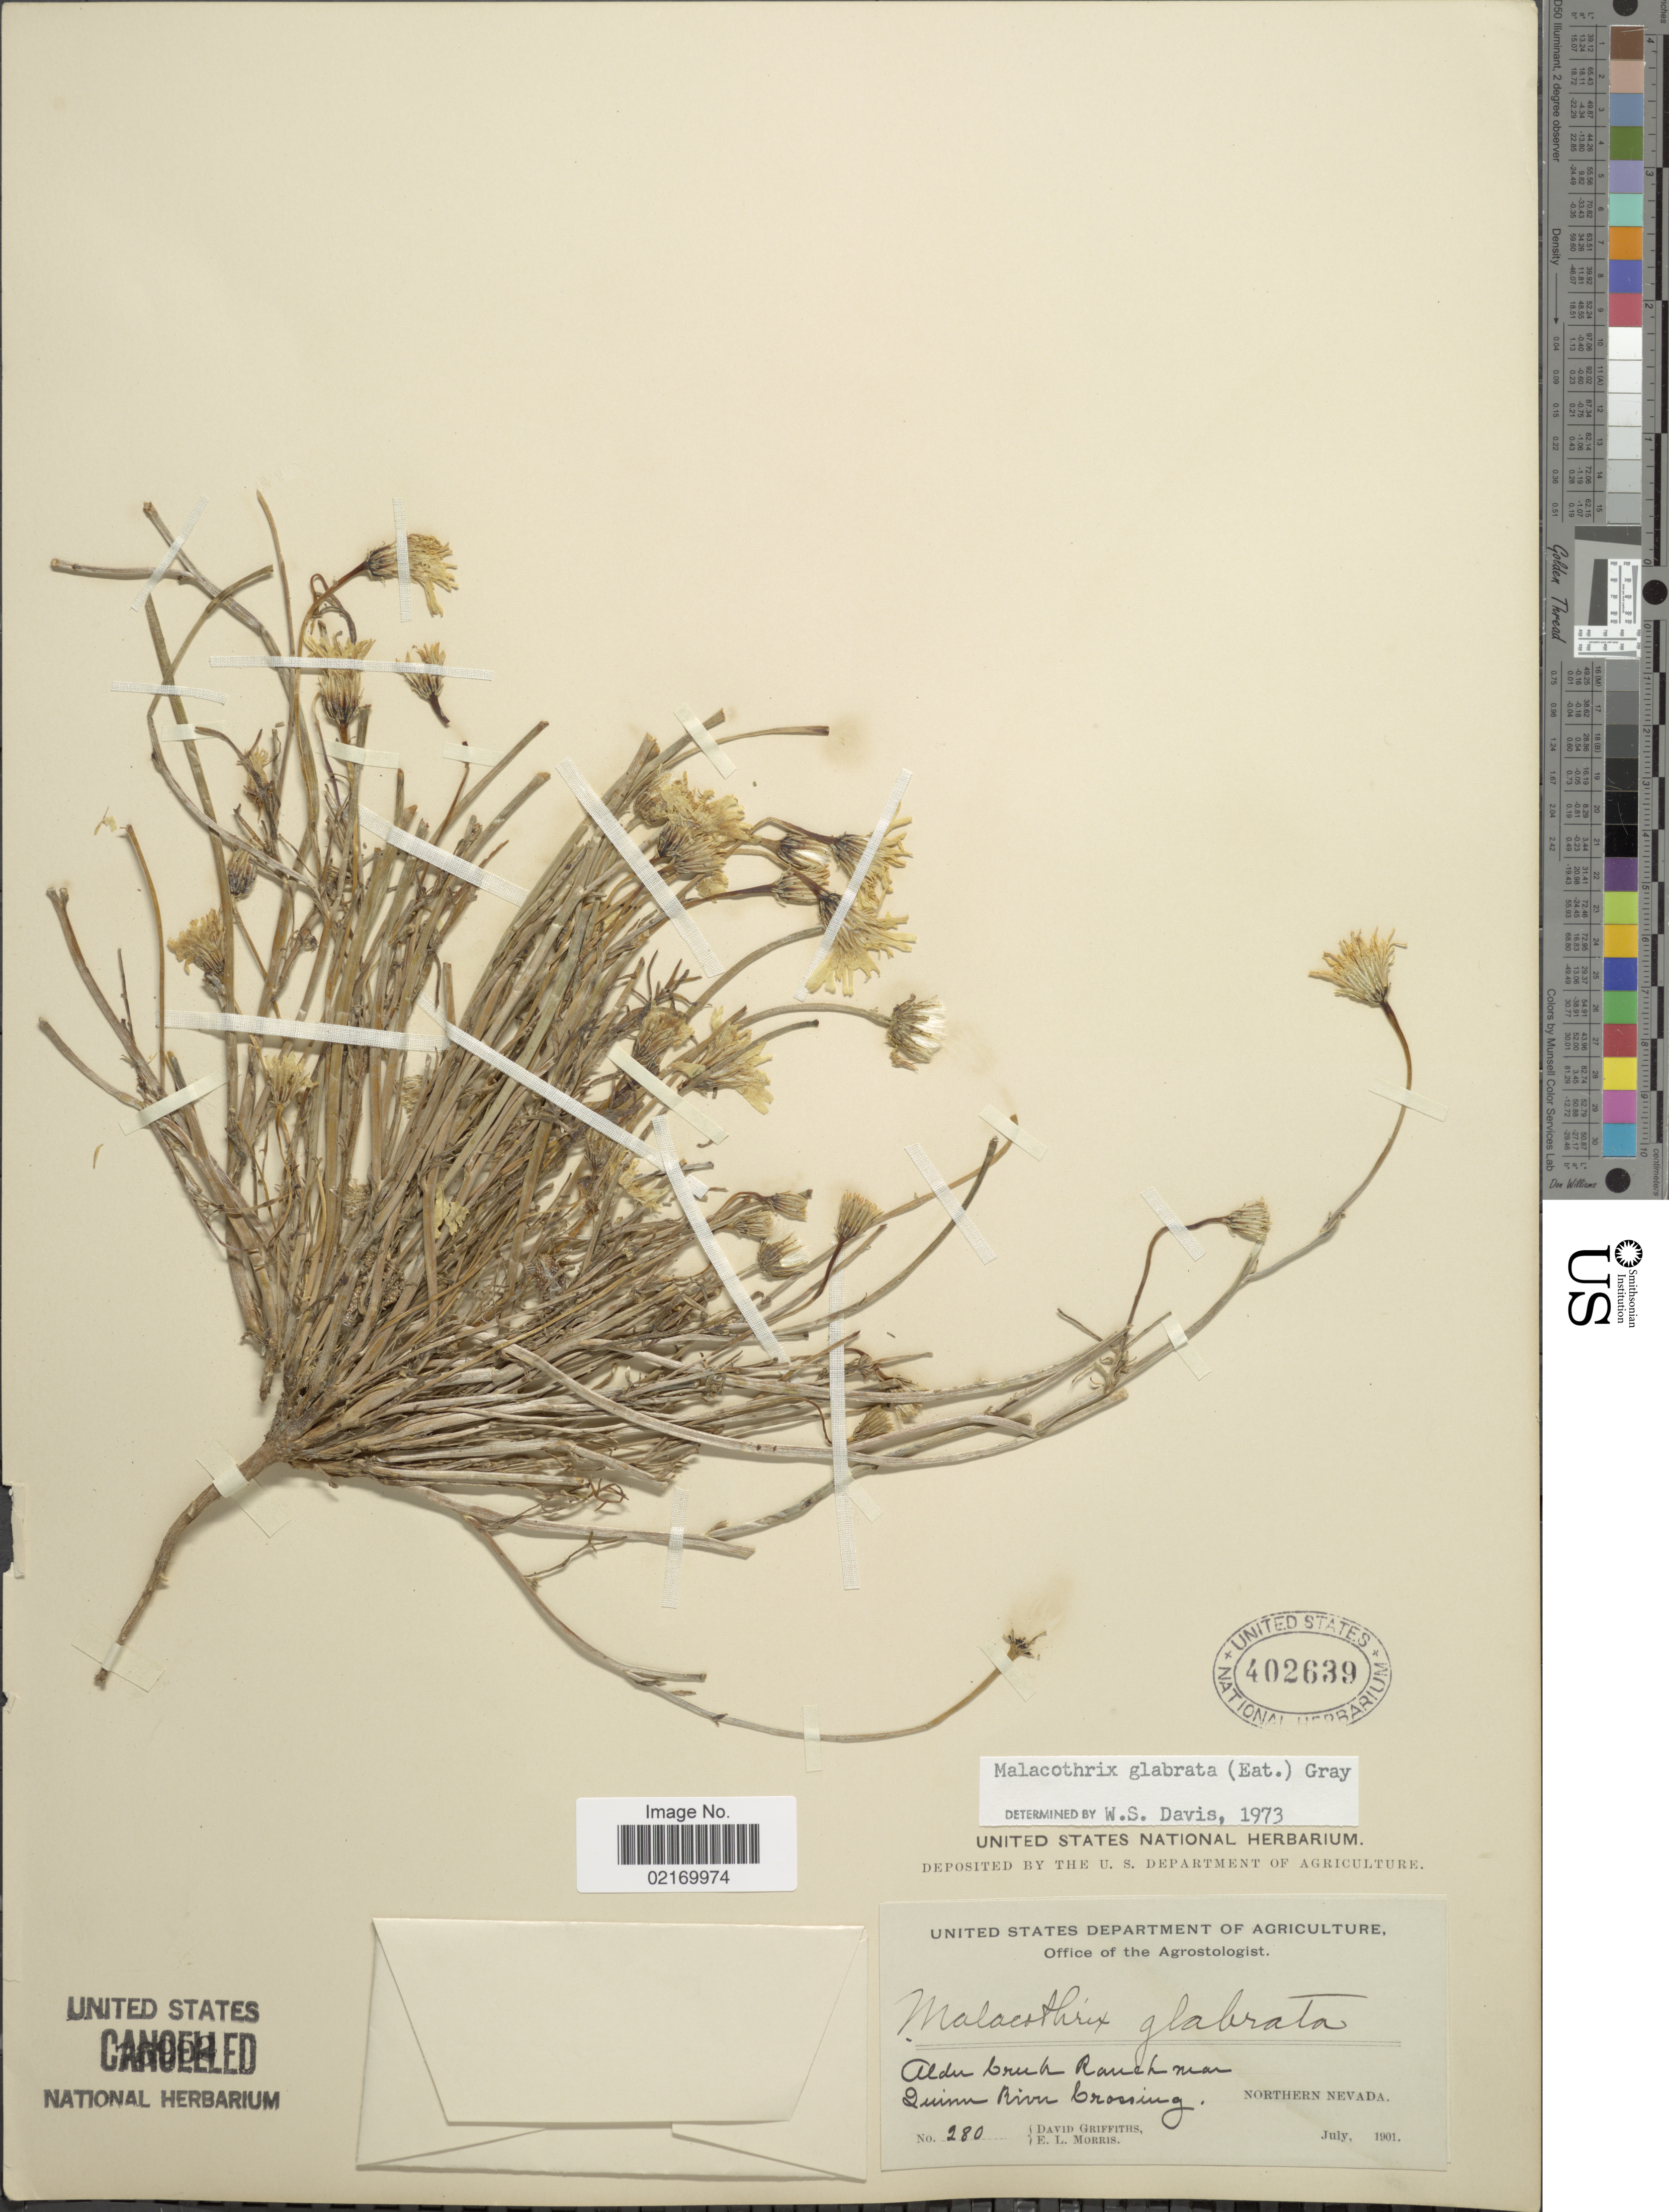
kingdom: Plantae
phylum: Tracheophyta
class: Magnoliopsida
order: Asterales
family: Asteraceae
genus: Malacothrix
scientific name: Malacothrix glabrata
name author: (A. Gray ex D.C. Eaton) A. Gray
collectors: D. Griffiths & E. Morris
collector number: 280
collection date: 1901-07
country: United States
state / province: Nevada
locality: Alder Creek Ranch near Quinn River Crossing, Northern Nevada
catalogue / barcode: US 402639